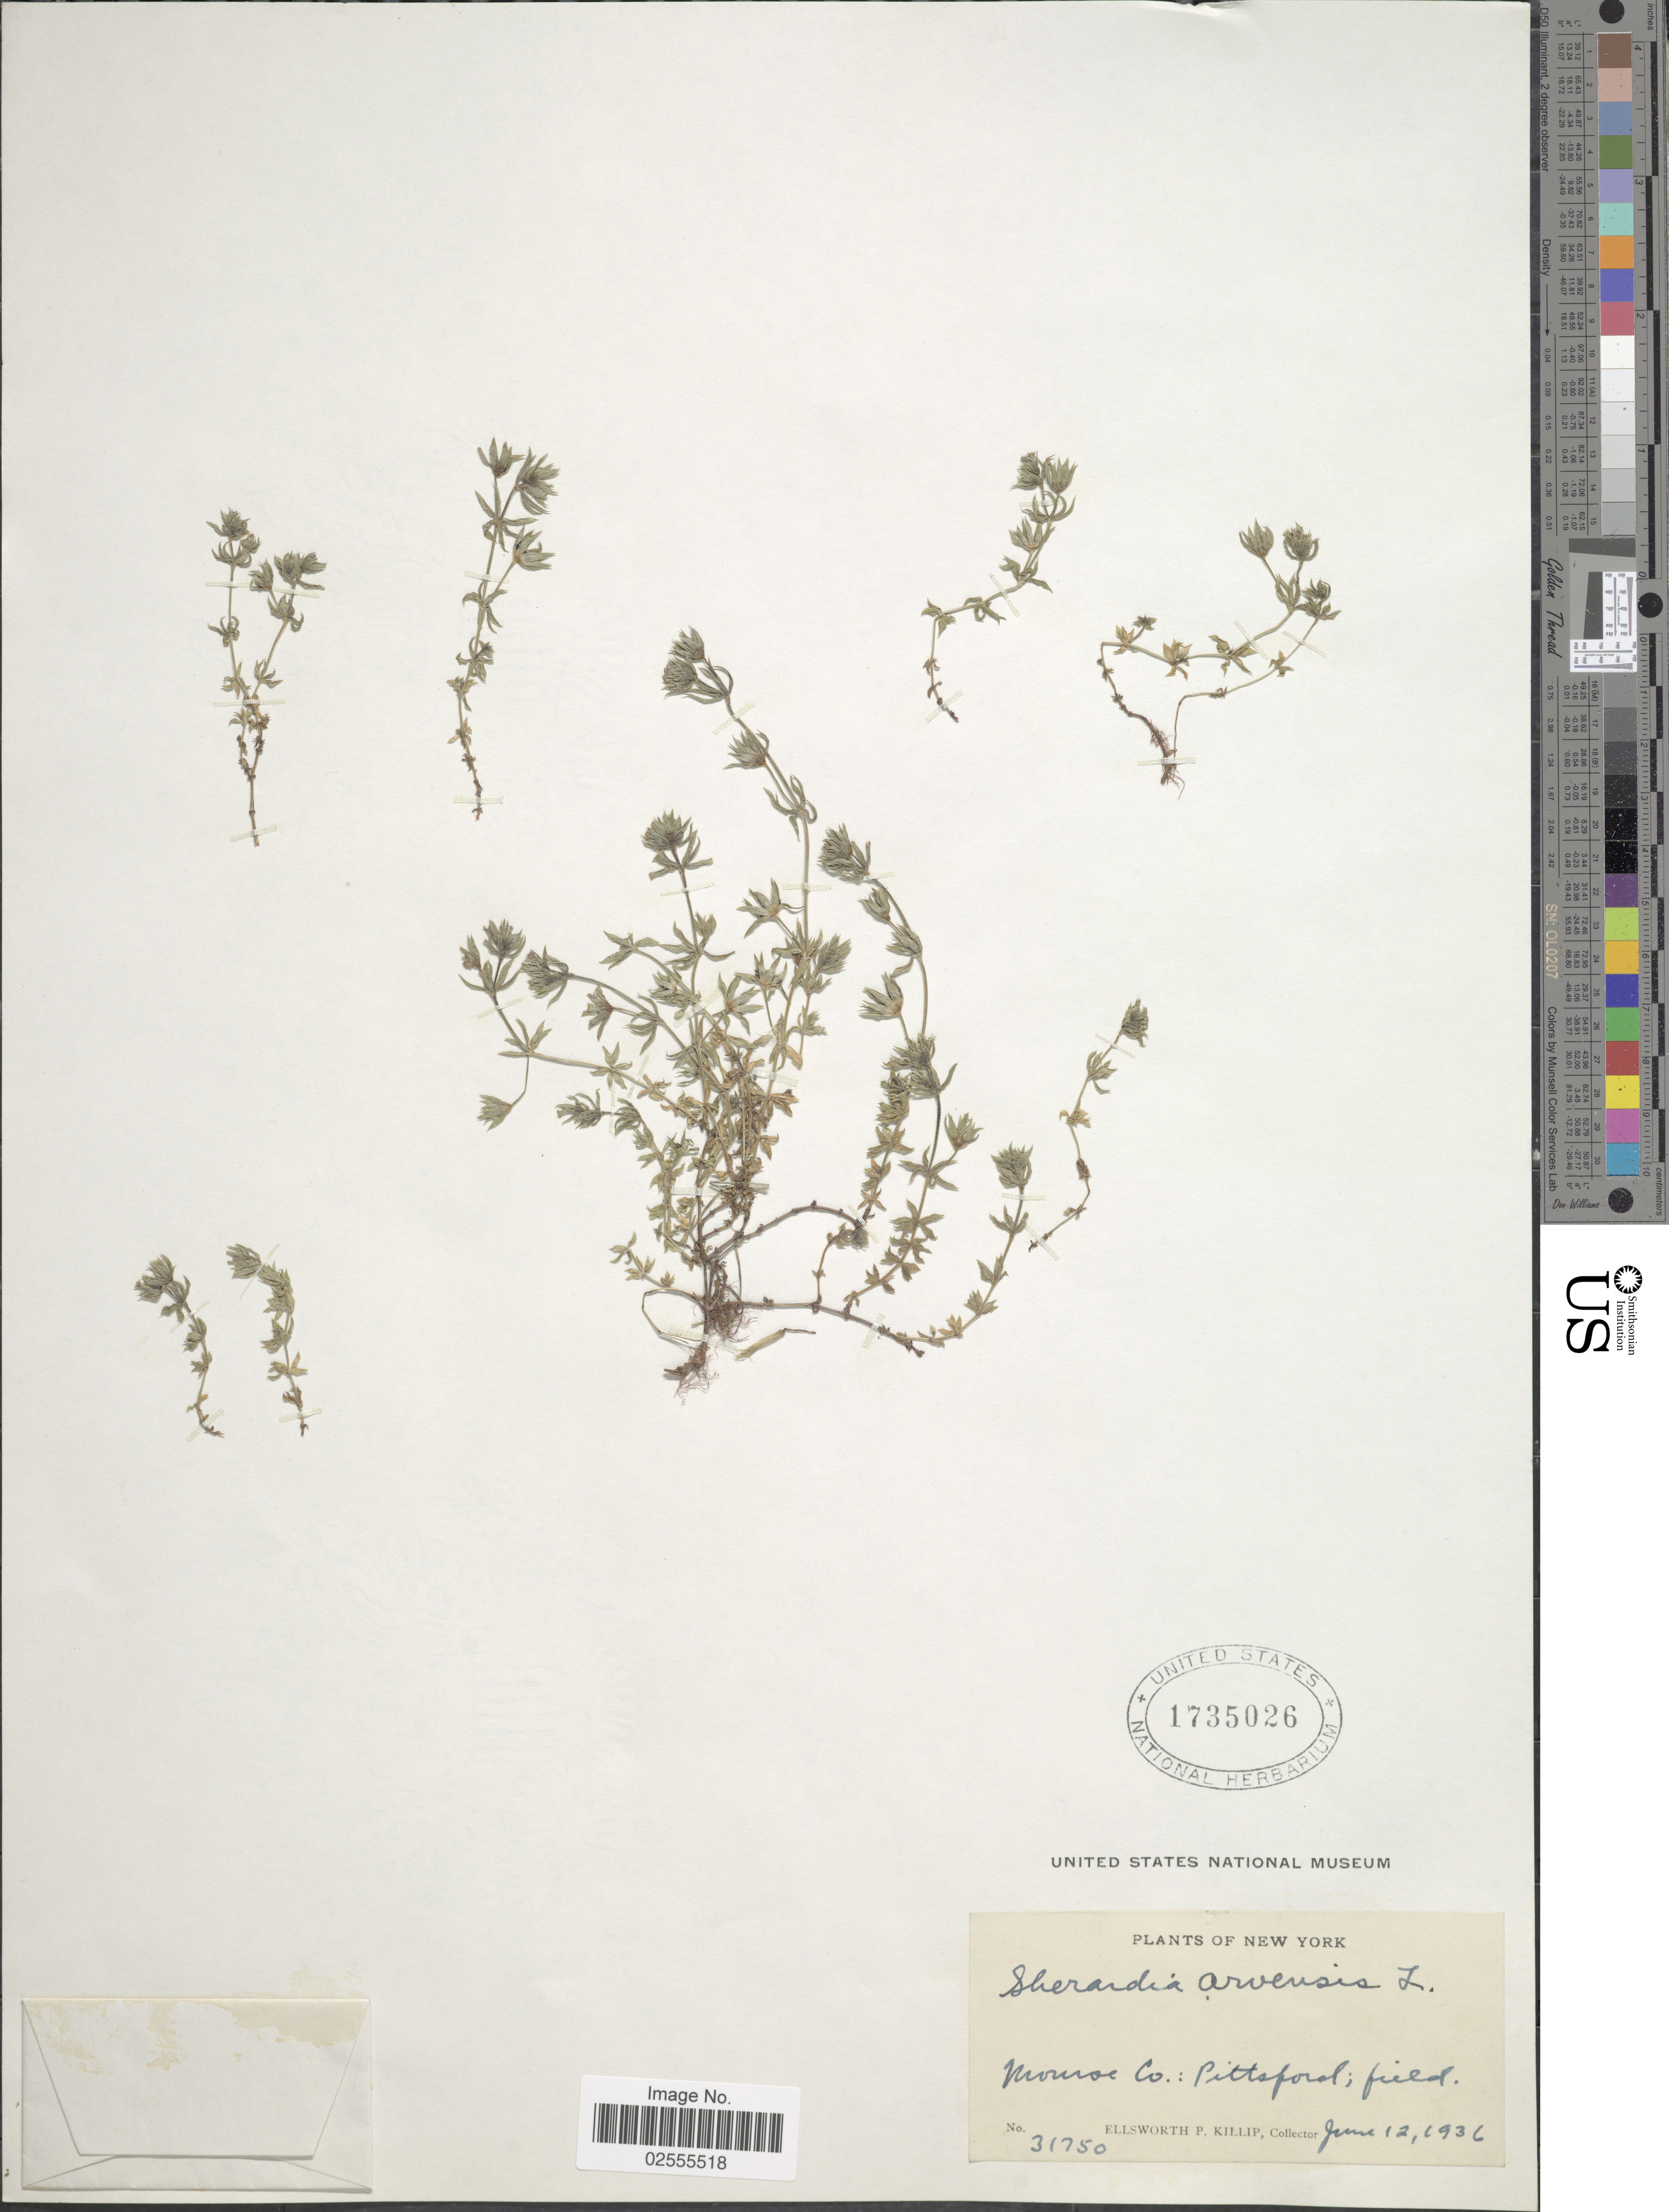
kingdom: Plantae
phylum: Tracheophyta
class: Magnoliopsida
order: Gentianales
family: Rubiaceae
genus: Sherardia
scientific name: Sherardia arvensis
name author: L.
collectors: E. P. Killip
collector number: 31750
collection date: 1936-06-12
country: United States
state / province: New York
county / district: Monroe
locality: Pittsford field.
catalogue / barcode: US 1735026